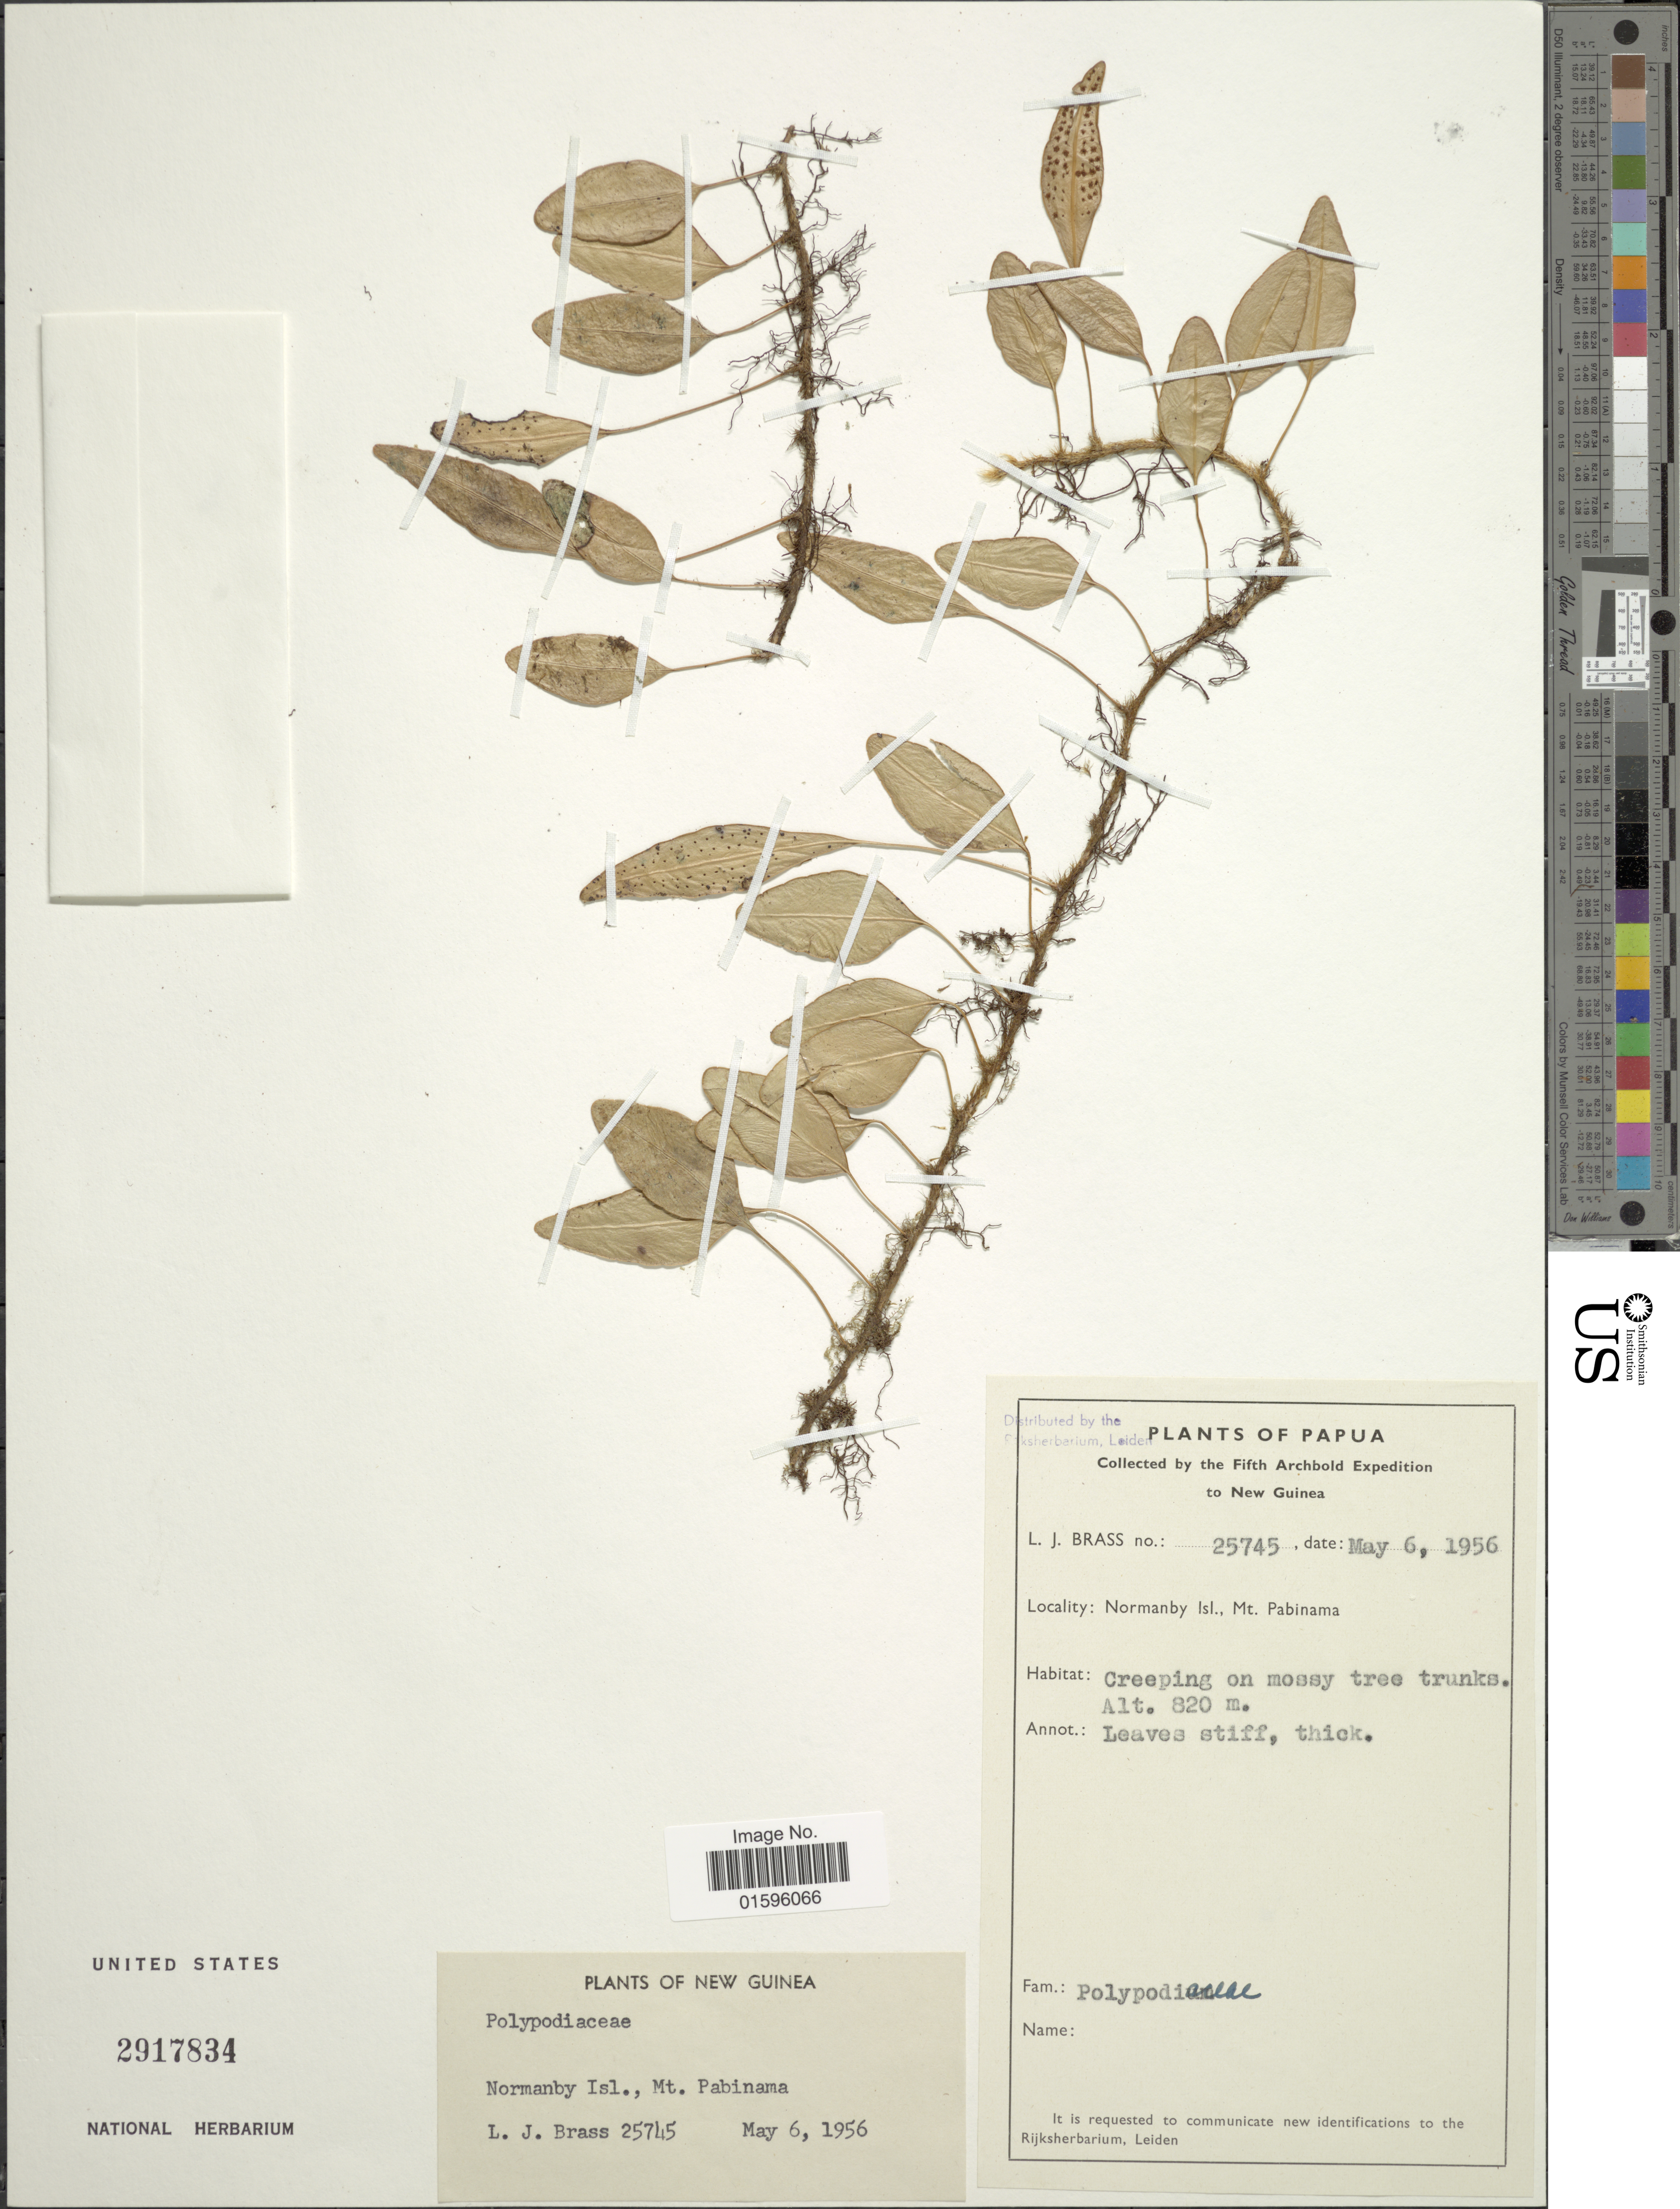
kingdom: Plantae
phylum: Tracheophyta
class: Polypodiopsida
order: Polypodiales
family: Polypodiaceae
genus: Polypodium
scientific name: Polypodium sp.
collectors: L. J. Brass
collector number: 25745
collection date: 1956-05-06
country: Papua New Guinea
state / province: Milne Bay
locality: Papua, Normanby Isl., Mt. Pabinama, New Guinea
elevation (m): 820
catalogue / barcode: US 2917834